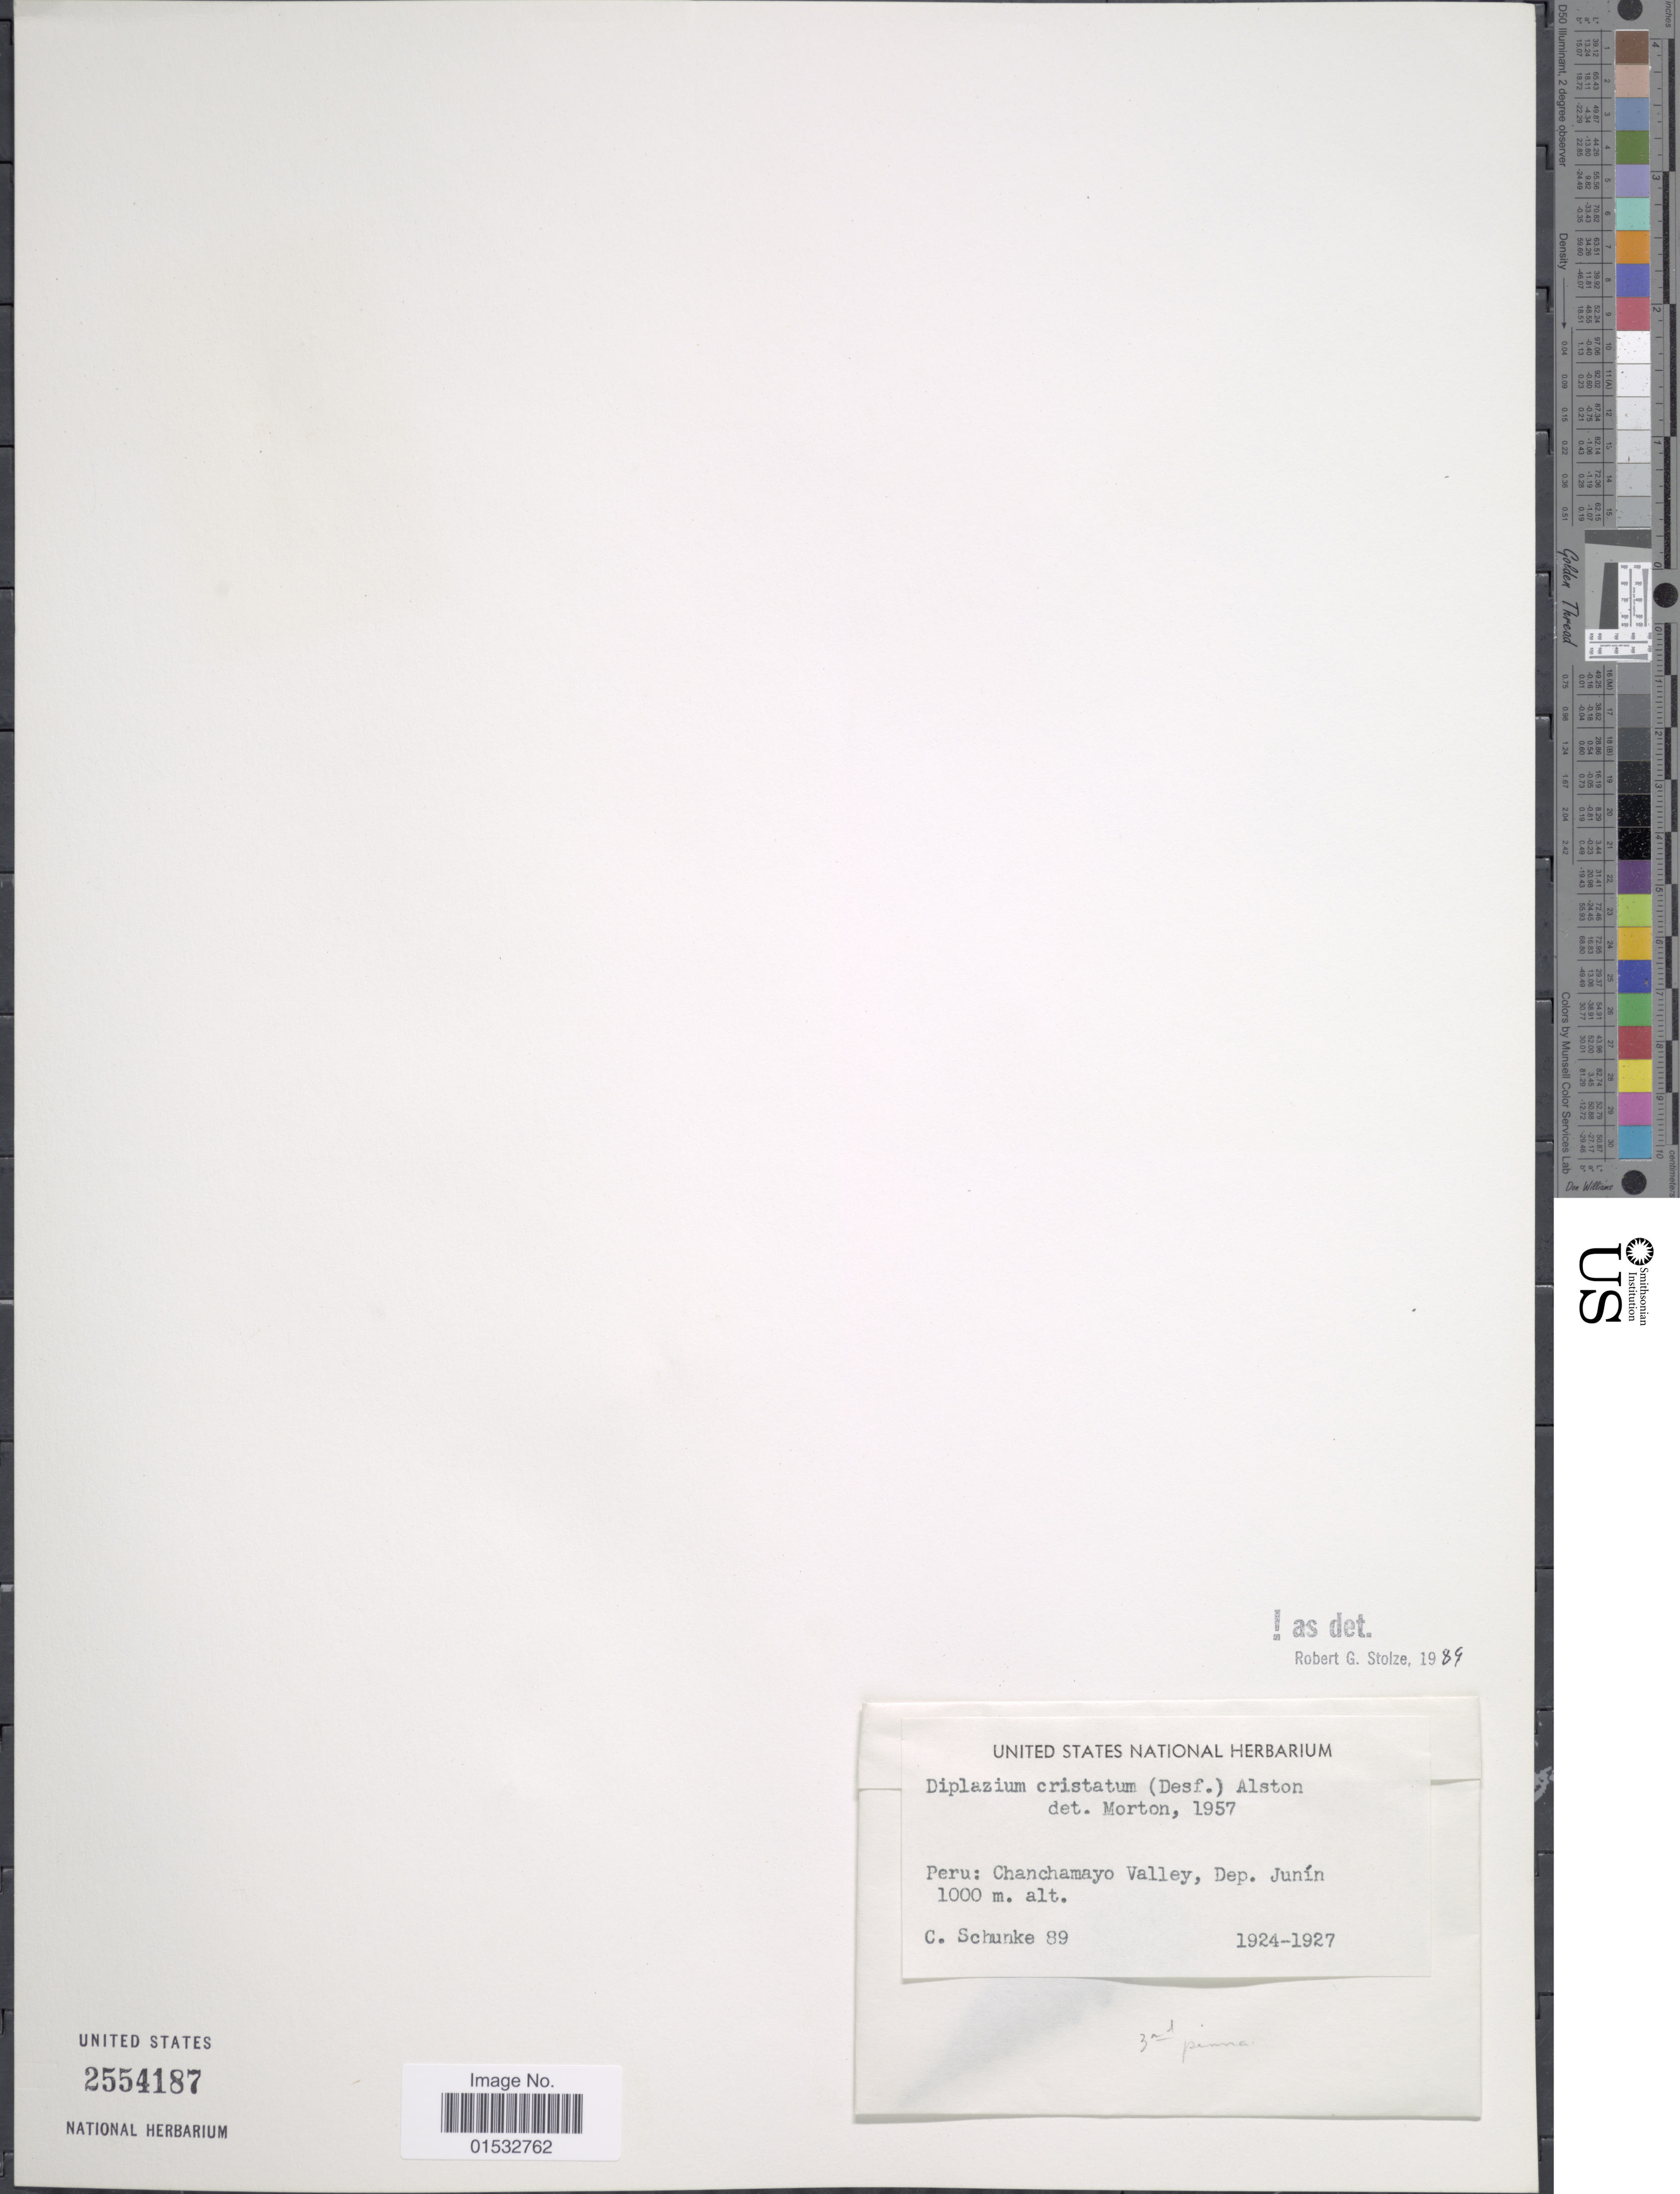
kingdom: Plantae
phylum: Tracheophyta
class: Polypodiopsida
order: Polypodiales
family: Athyriaceae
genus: Diplazium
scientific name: Diplazium cristatum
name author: (Desr.) Alston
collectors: C. Schunke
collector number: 89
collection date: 1924/1927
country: Peru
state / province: Junín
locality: Chanchamayo Valley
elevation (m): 1000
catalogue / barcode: US 2554187